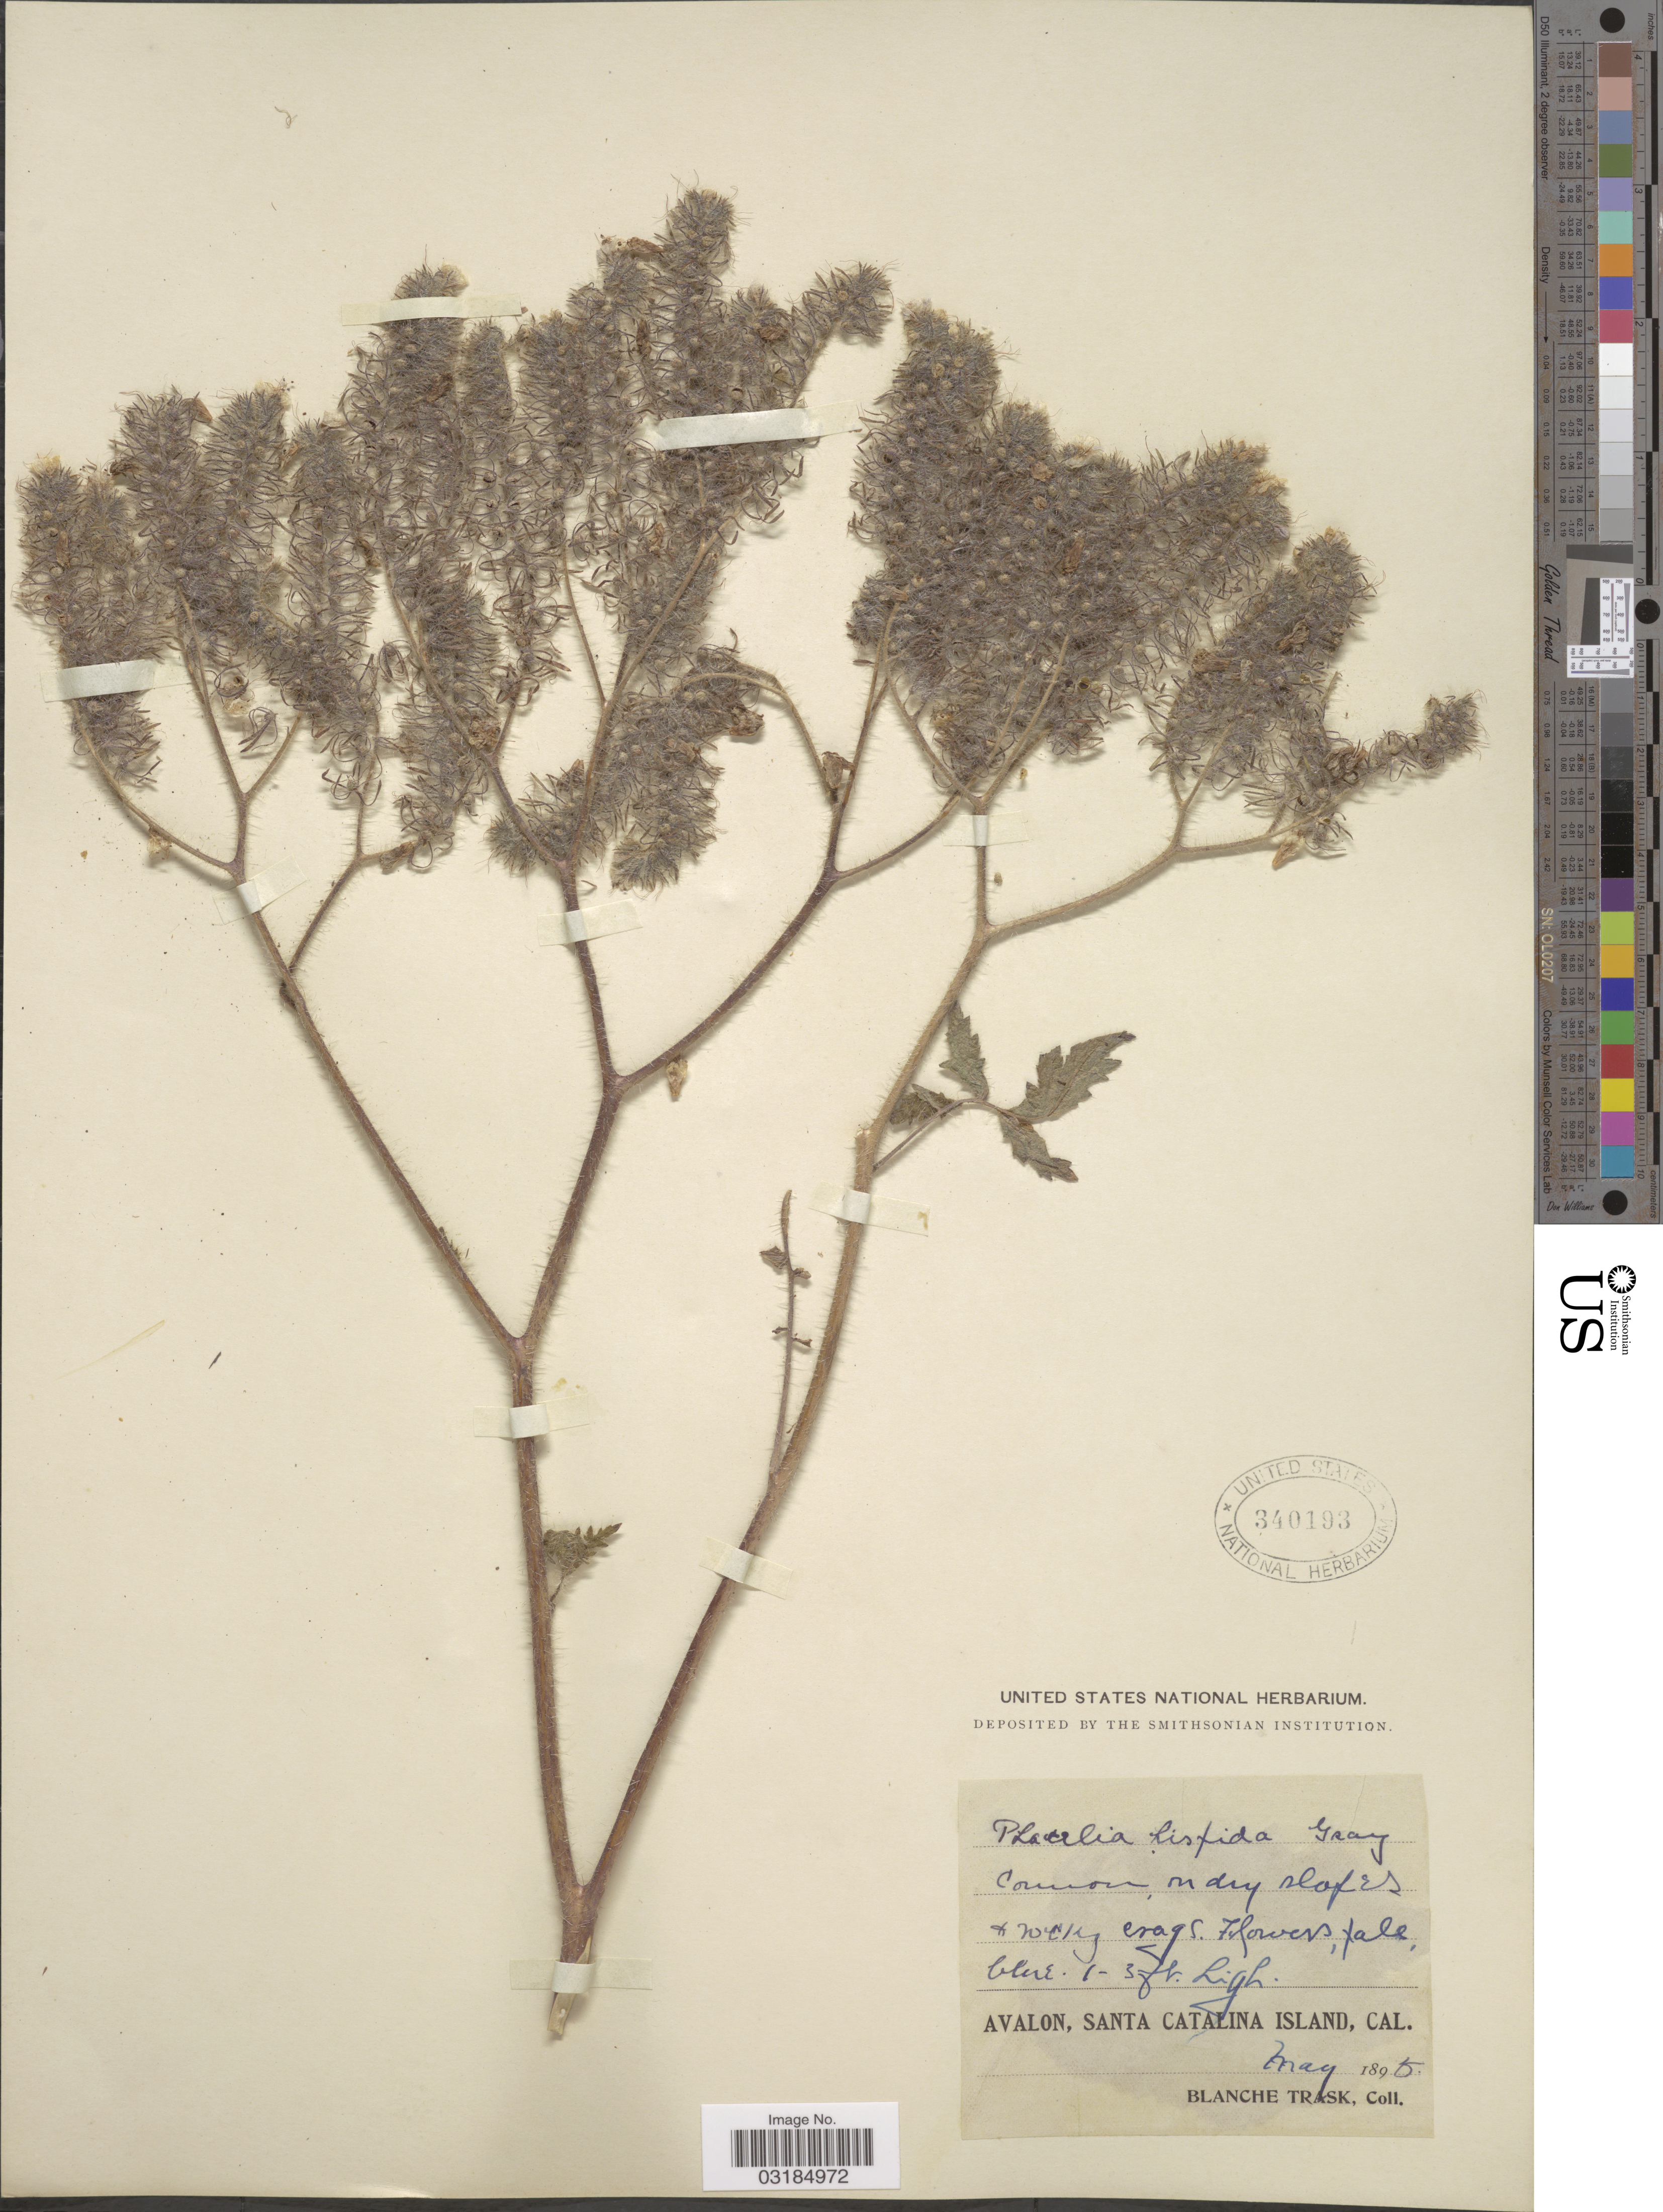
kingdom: Plantae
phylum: Tracheophyta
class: Magnoliopsida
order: Boraginales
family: Hydrophyllaceae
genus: Phacelia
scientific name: Phacelia cicutaria var. hispida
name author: (A. Gray) J.T. Howell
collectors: B. Trask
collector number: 204Kz*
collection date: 1895-05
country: United States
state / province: California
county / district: Los Angeles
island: Santa Catalina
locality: Avalon, Santa Catalina Island.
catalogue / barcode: US 340193